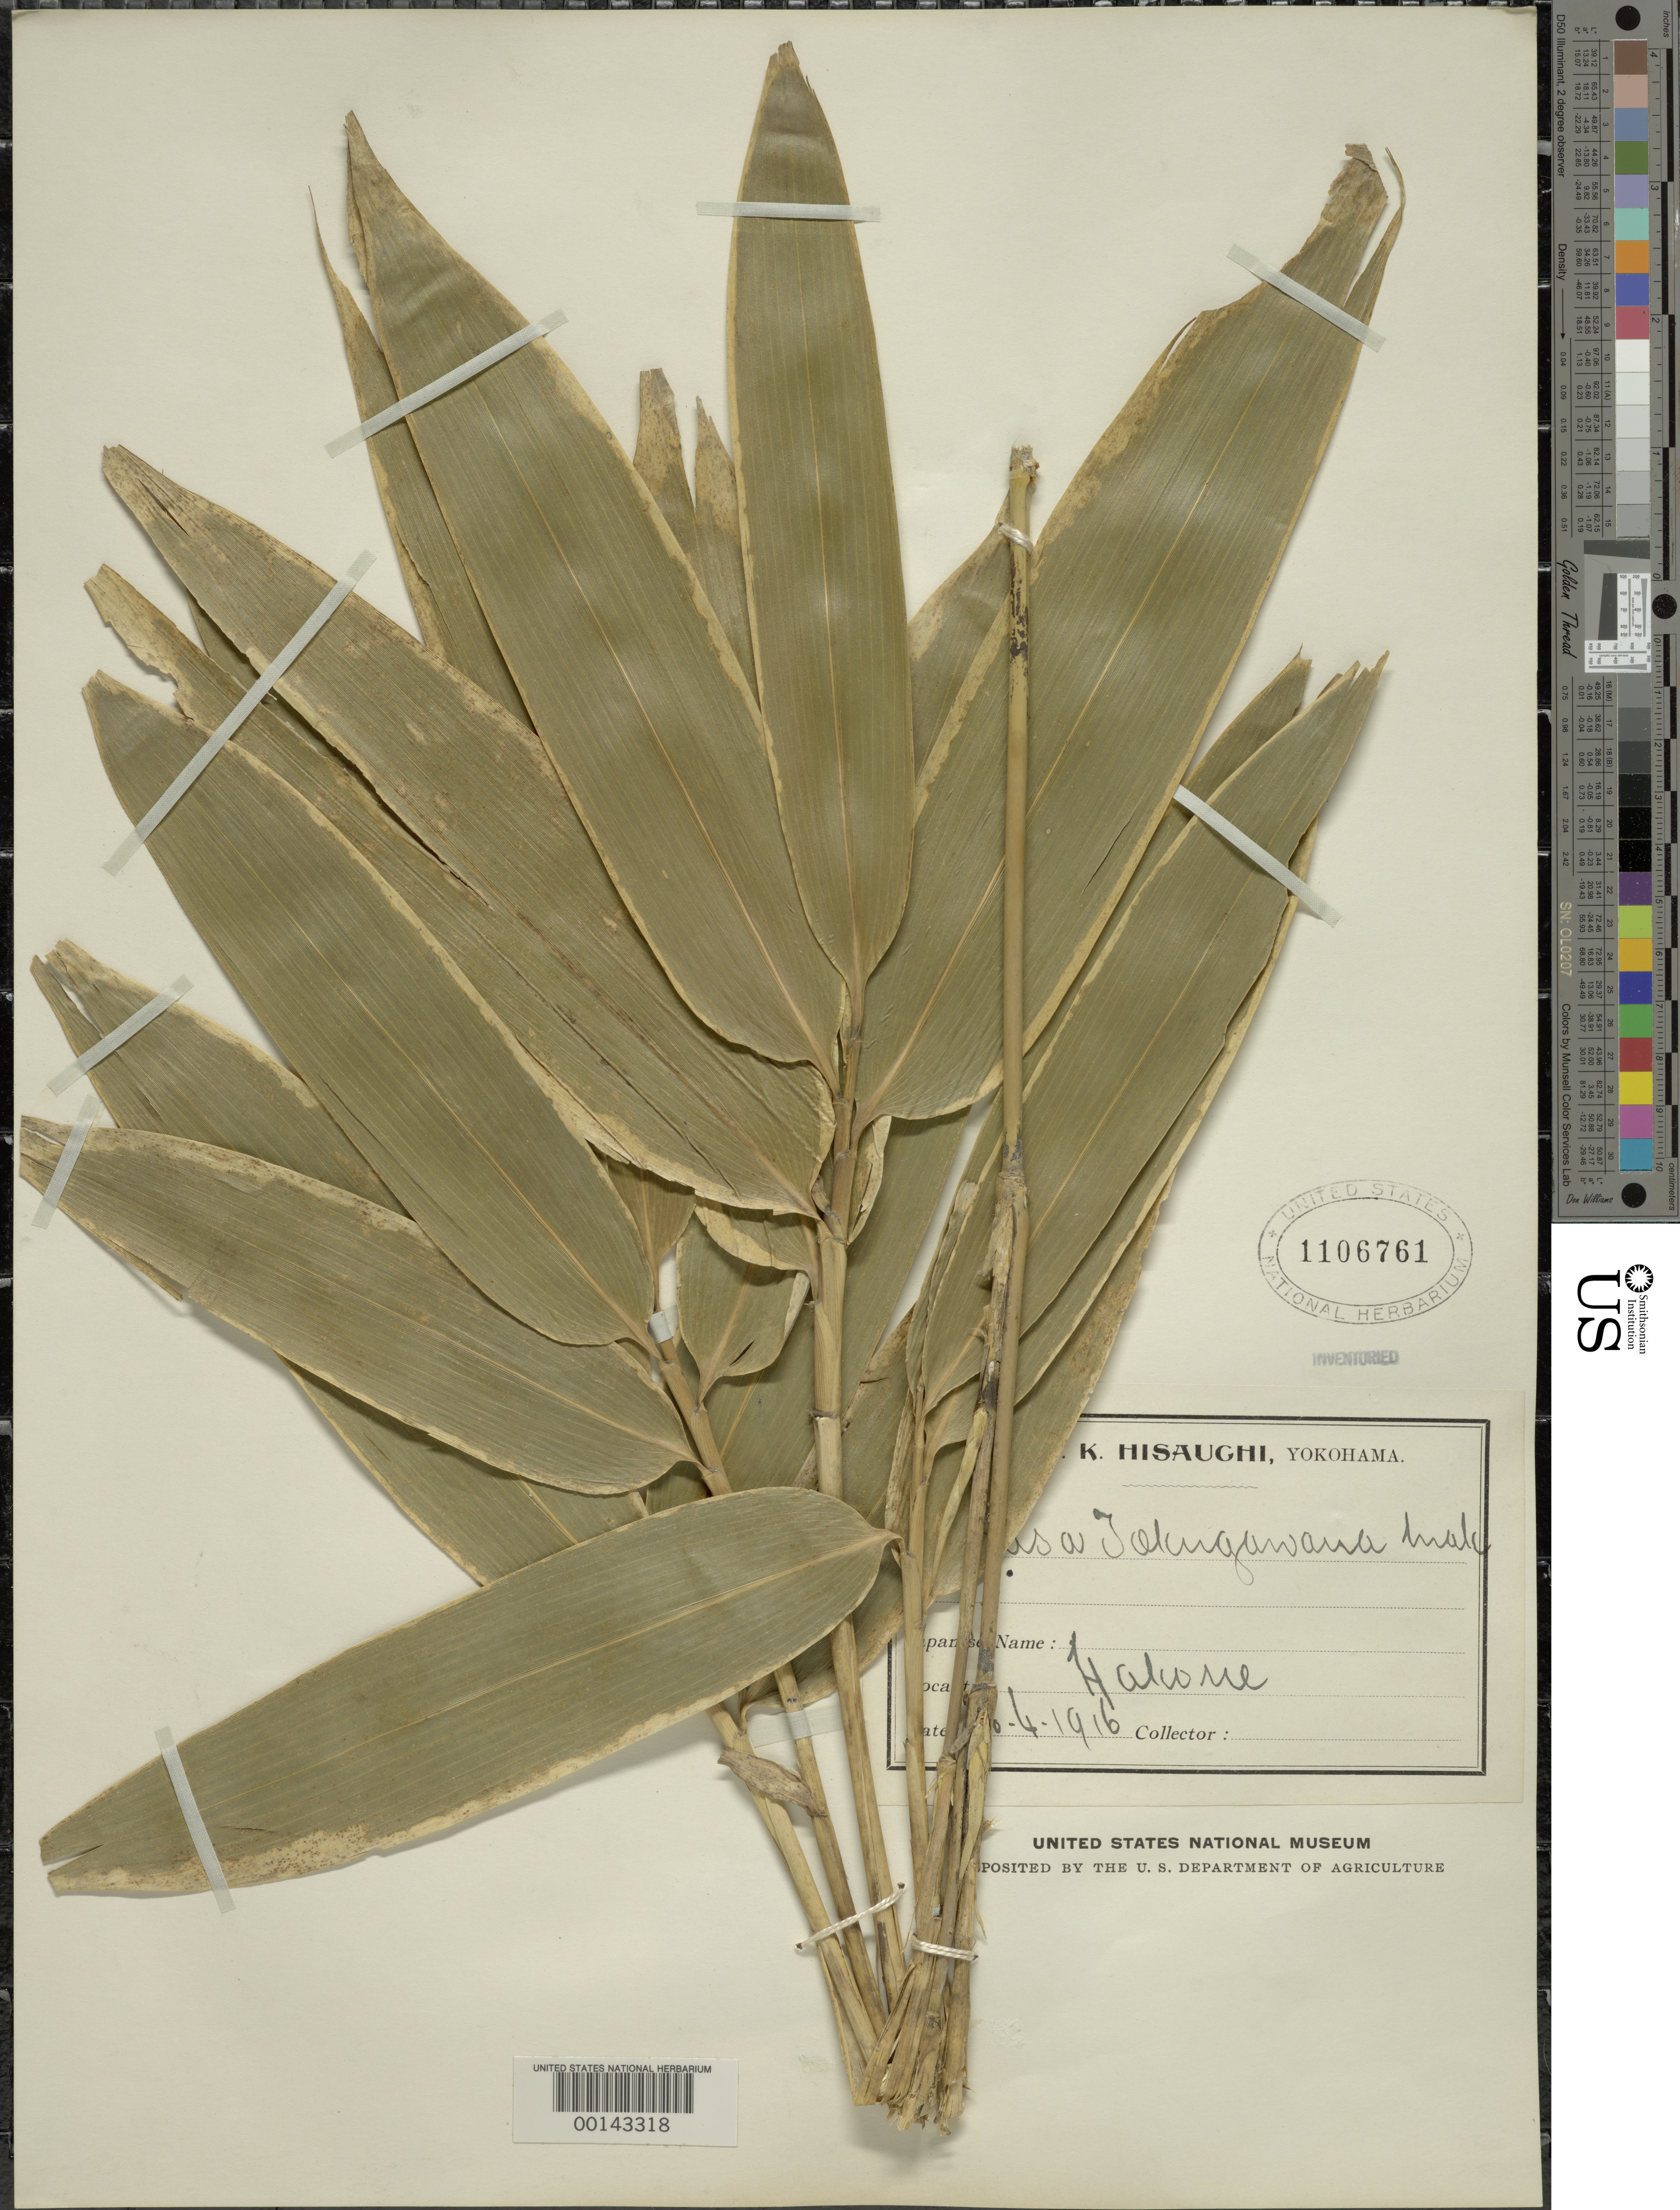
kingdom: Plantae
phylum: Tracheophyta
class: Liliopsida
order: Poales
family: Poaceae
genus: Sasa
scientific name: Sasa tokugawana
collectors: K. Hisauchi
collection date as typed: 30 Apr 1916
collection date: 1916-04-30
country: Japan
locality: Hakone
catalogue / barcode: US 1106761